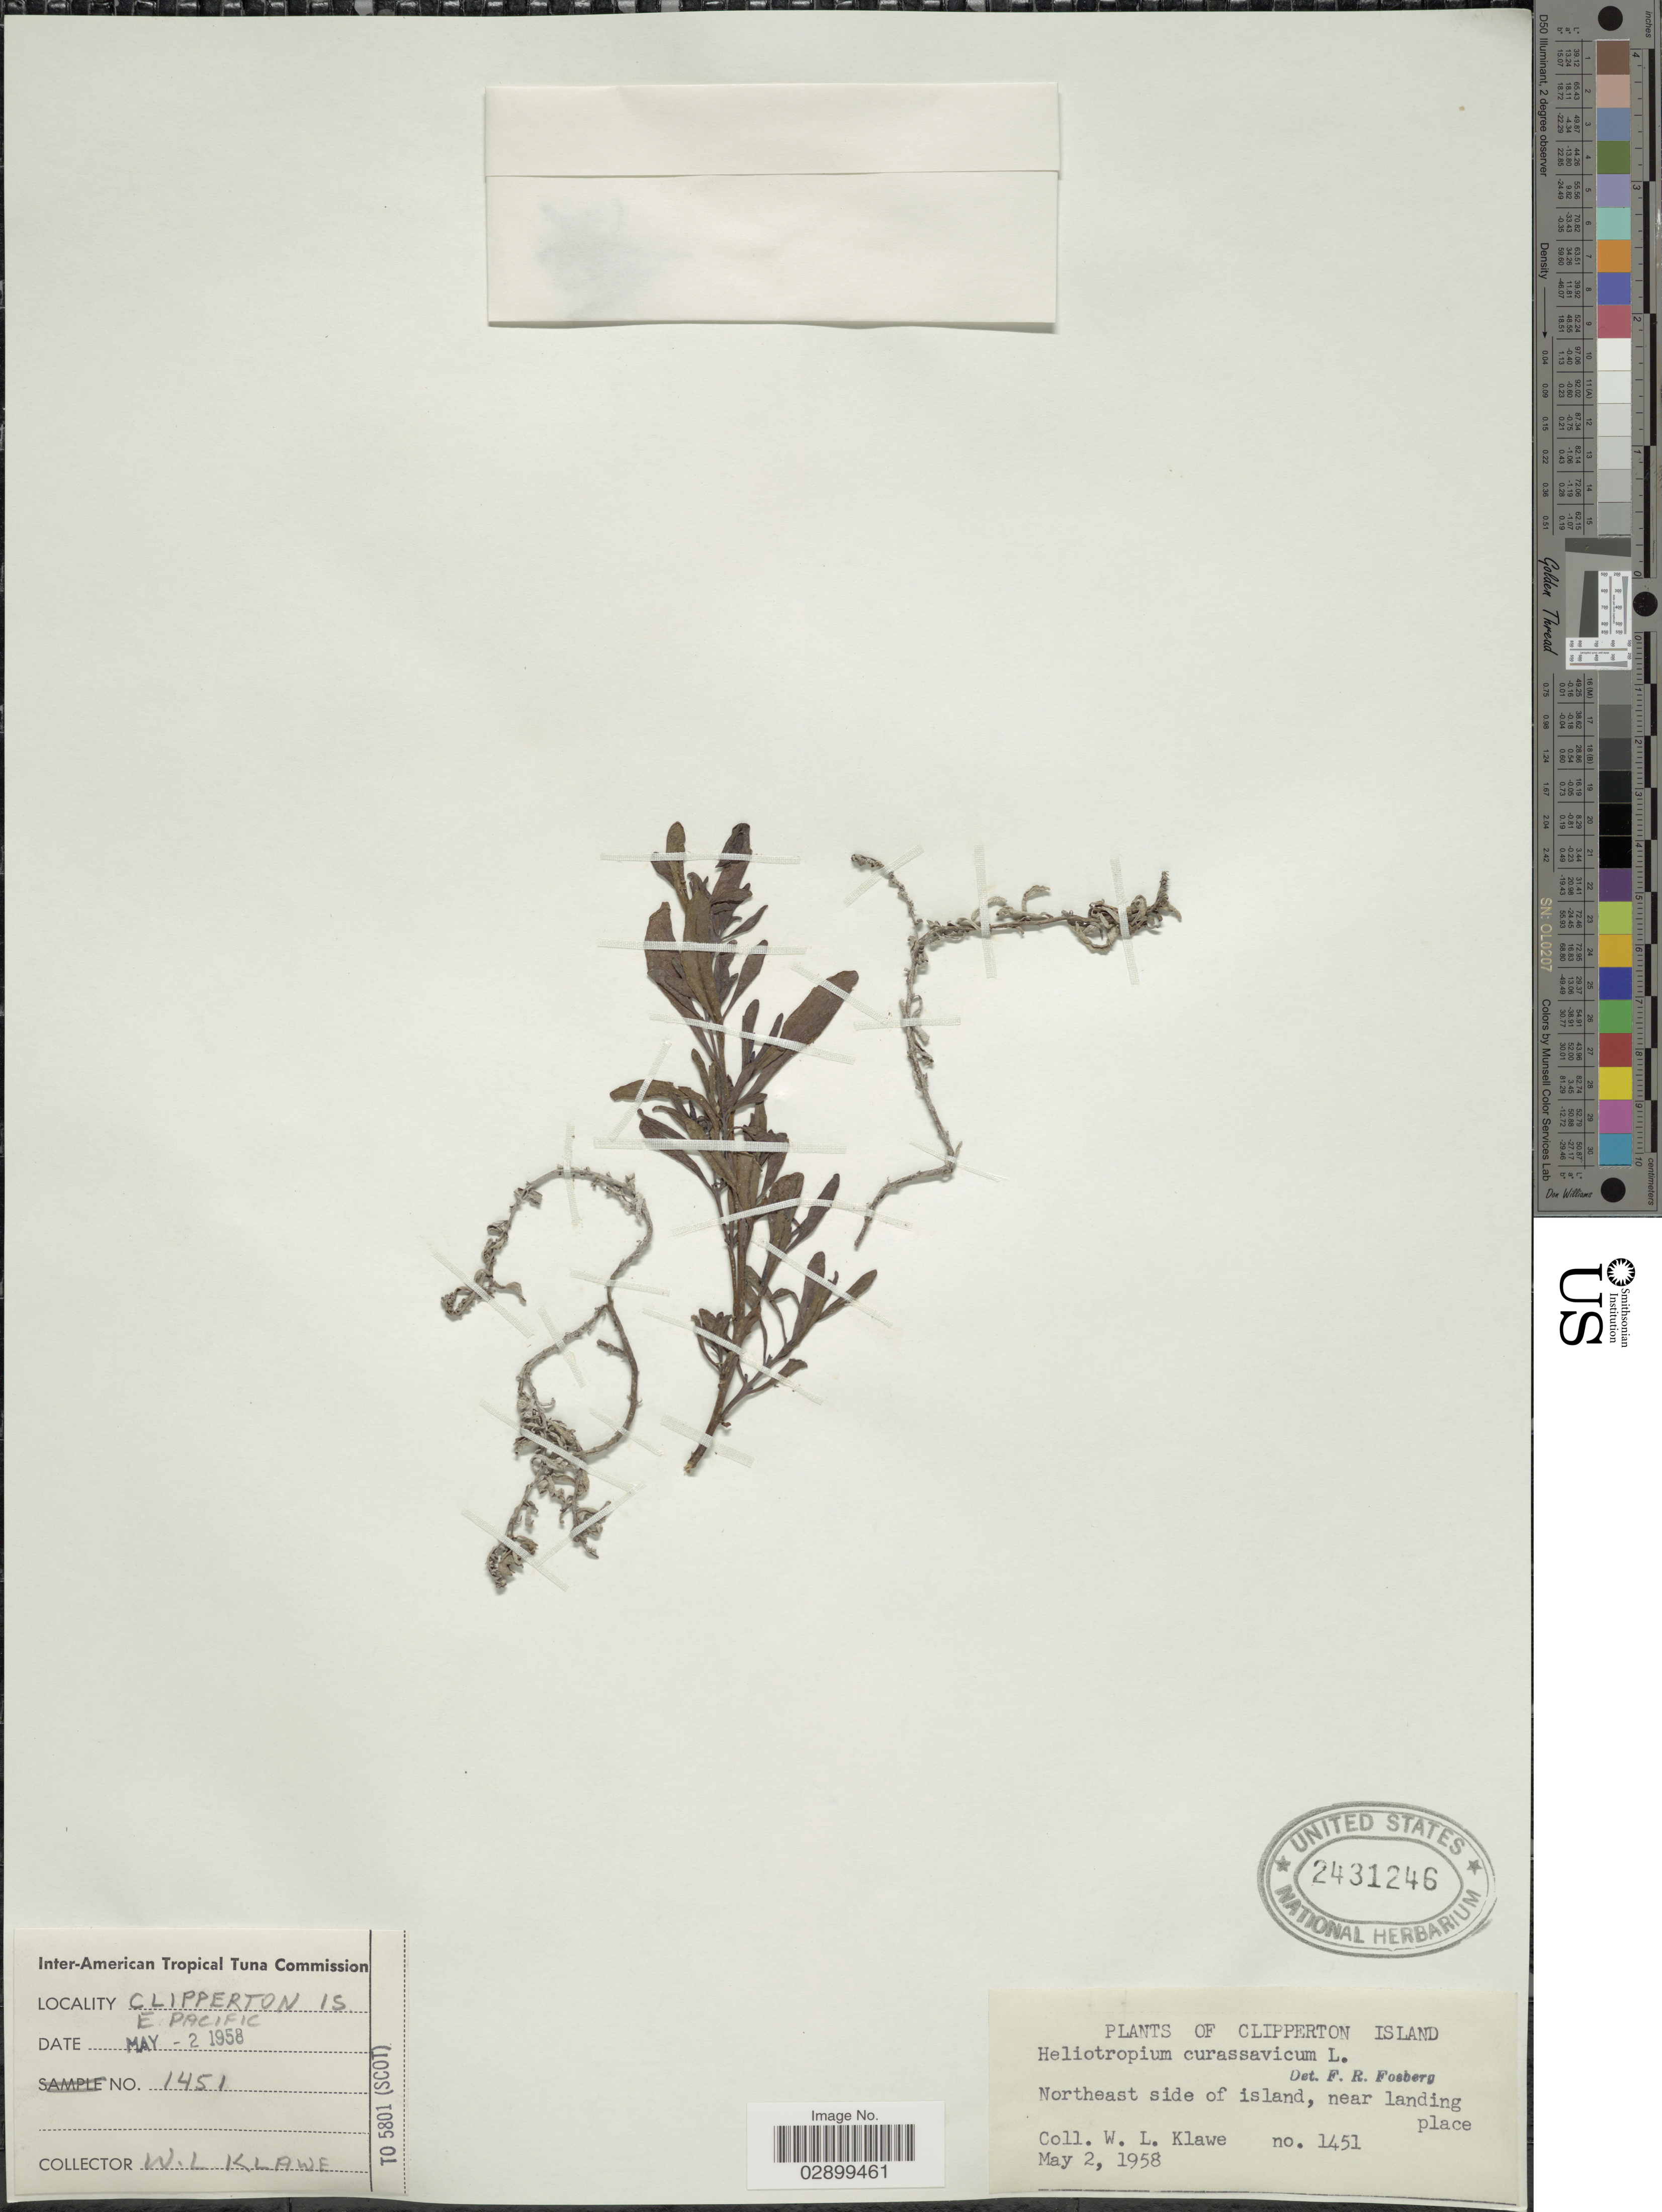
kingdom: Plantae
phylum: Tracheophyta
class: Magnoliopsida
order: Boraginales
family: Heliotropiaceae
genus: Heliotropium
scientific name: Heliotropium curassavicum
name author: L.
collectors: W. Klawe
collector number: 1451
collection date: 1958-05-02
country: Central Am. Pac. Islands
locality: Clipperton Island. Northeast side of island, near landing place. E Pacific.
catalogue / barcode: US 2431246